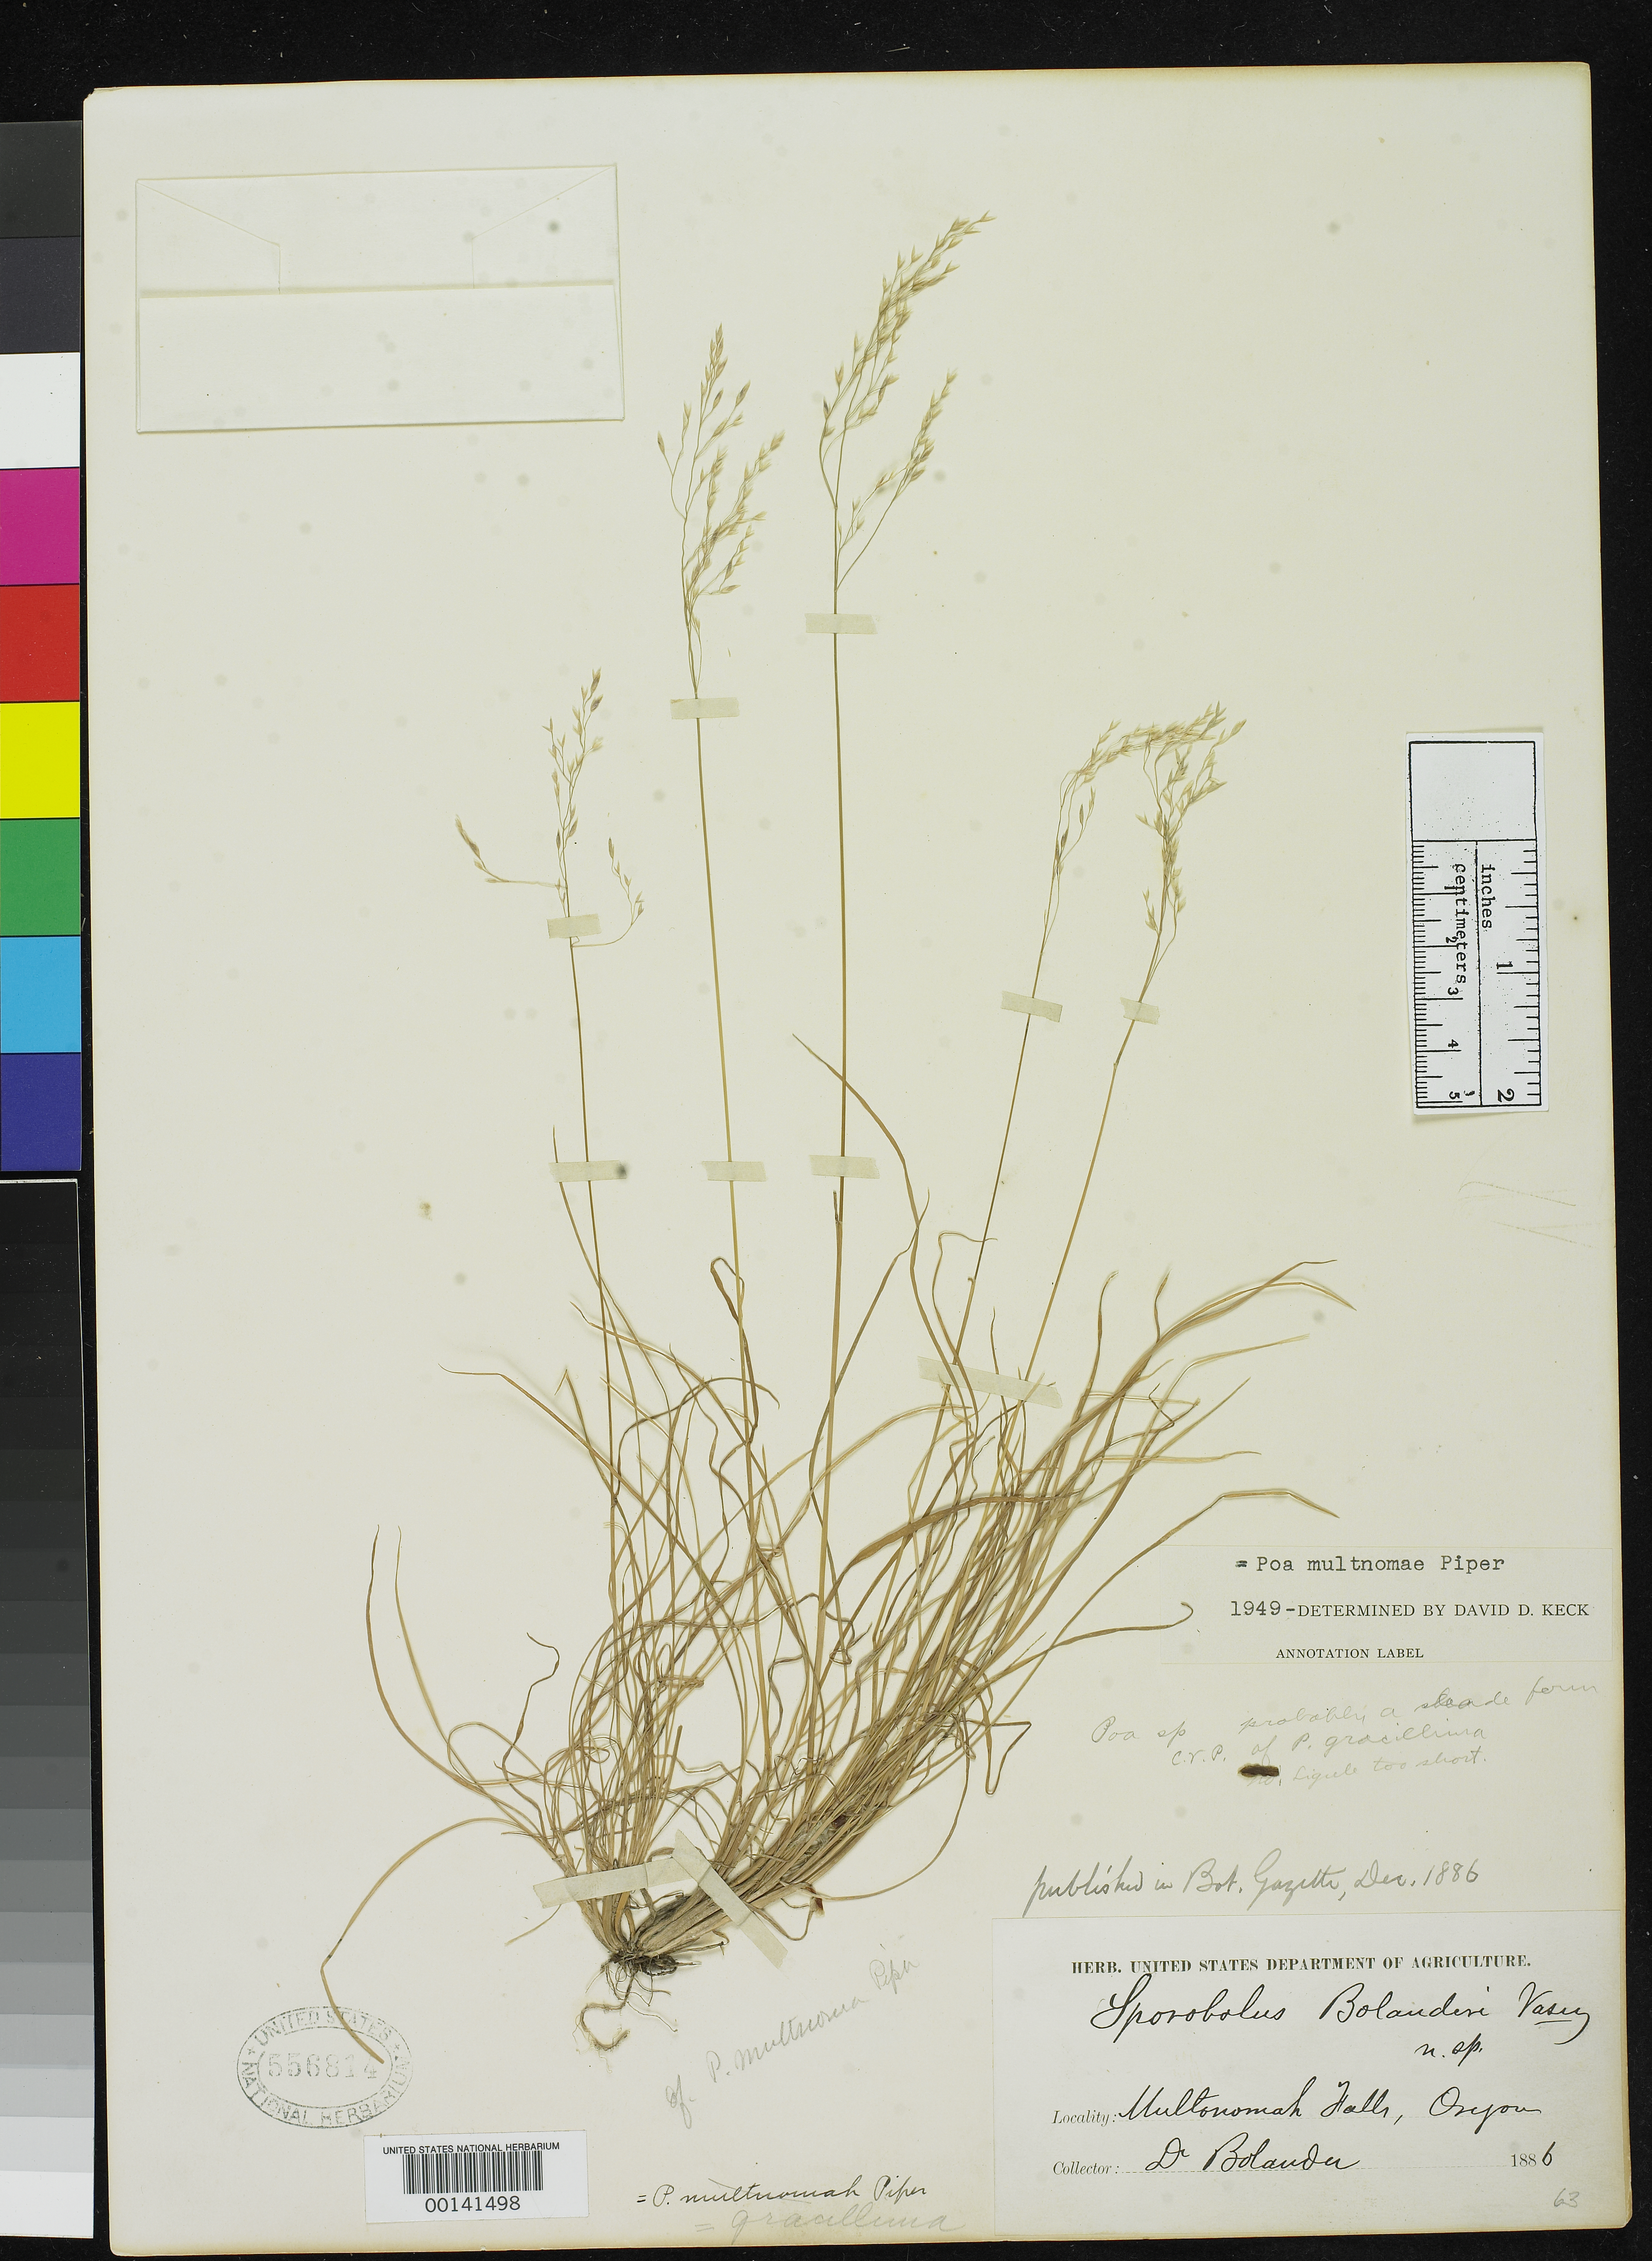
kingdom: Plantae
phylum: Tracheophyta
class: Liliopsida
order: Poales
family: Poaceae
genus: Sporobolus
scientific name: Sporobolus bolanderi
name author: Vasey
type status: Isotype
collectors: H. Bolander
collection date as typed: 1886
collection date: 1886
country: United States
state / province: Oregon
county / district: Multnomah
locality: Multinomah Falls.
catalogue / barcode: US 556814